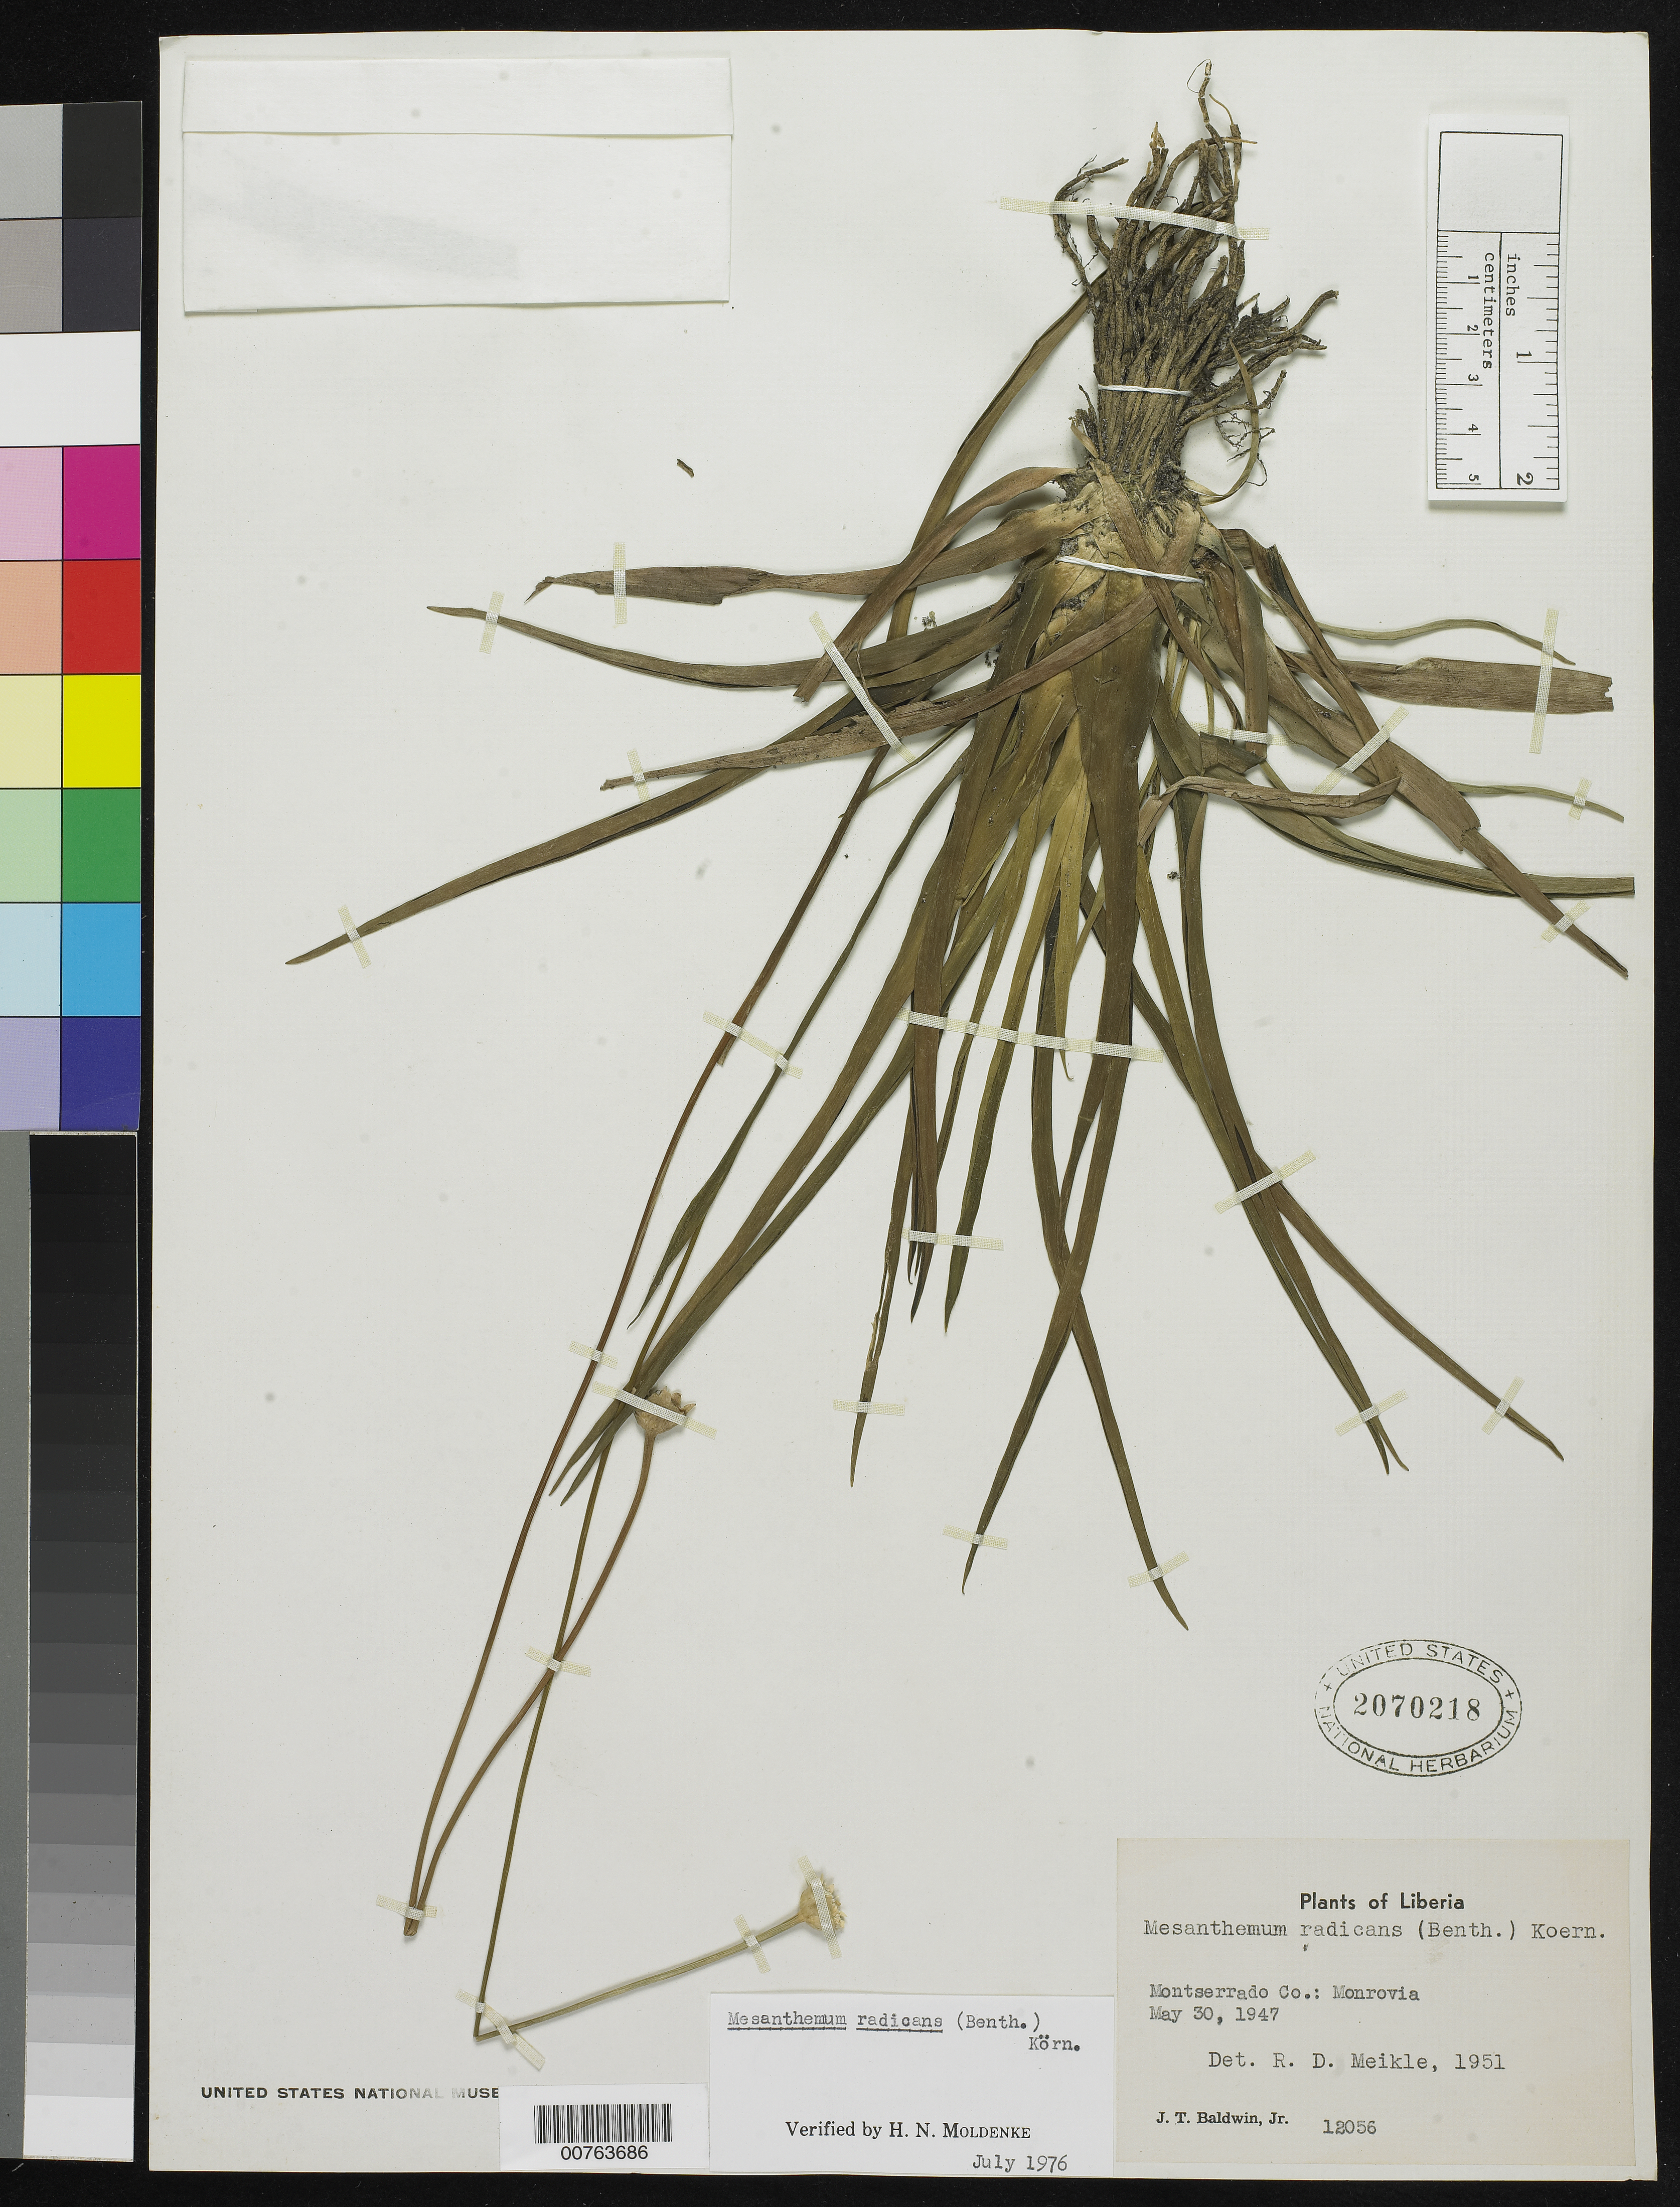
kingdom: Plantae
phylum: Tracheophyta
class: Liliopsida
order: Poales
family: Eriocaulaceae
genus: Mesanthemum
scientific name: Mesanthemum radicans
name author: (Benth.) Körn.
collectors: J. T. Baldwin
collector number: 12056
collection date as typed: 30 May 1947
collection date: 1947-05-30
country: Liberia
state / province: Montserrado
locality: Monrovia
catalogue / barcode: US 2070218